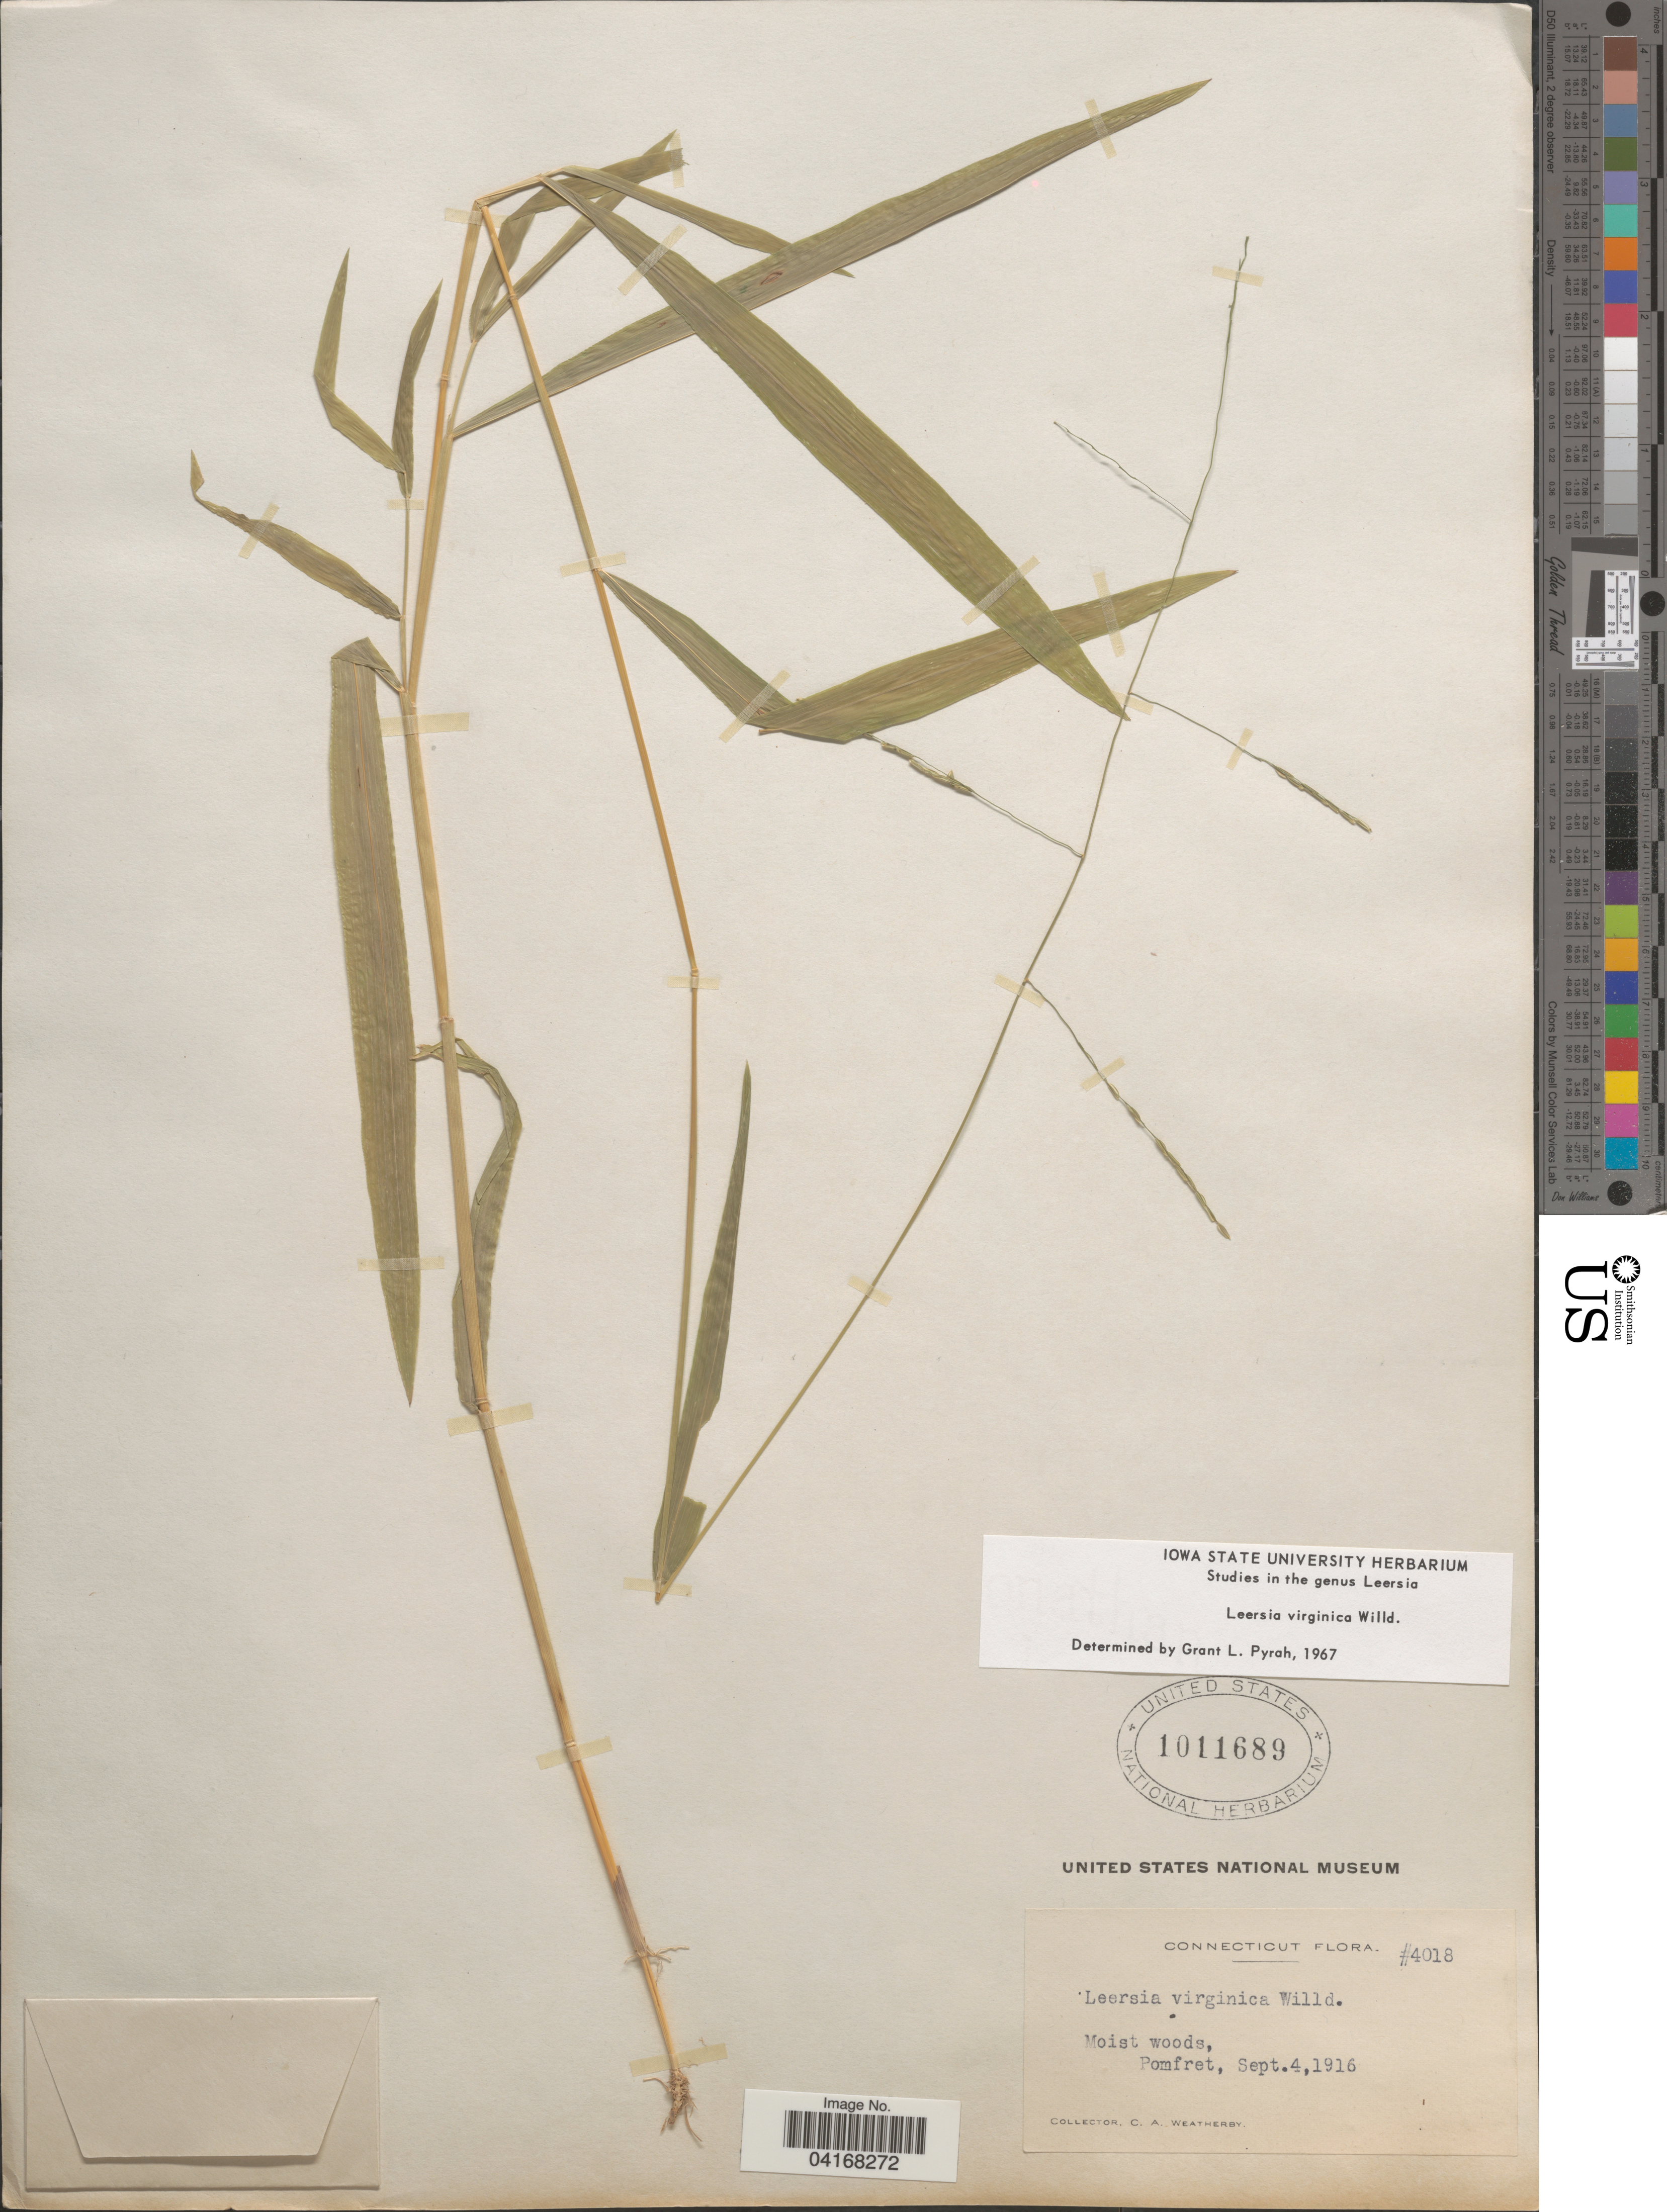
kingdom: Plantae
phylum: Tracheophyta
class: Liliopsida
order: Poales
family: Poaceae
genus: Leersia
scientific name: Leersia virginica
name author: Willd.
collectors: C. A. Weatherby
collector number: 4018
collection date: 1916-09-04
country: United States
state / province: Connecticut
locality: Pomfret.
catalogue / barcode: US 1011689